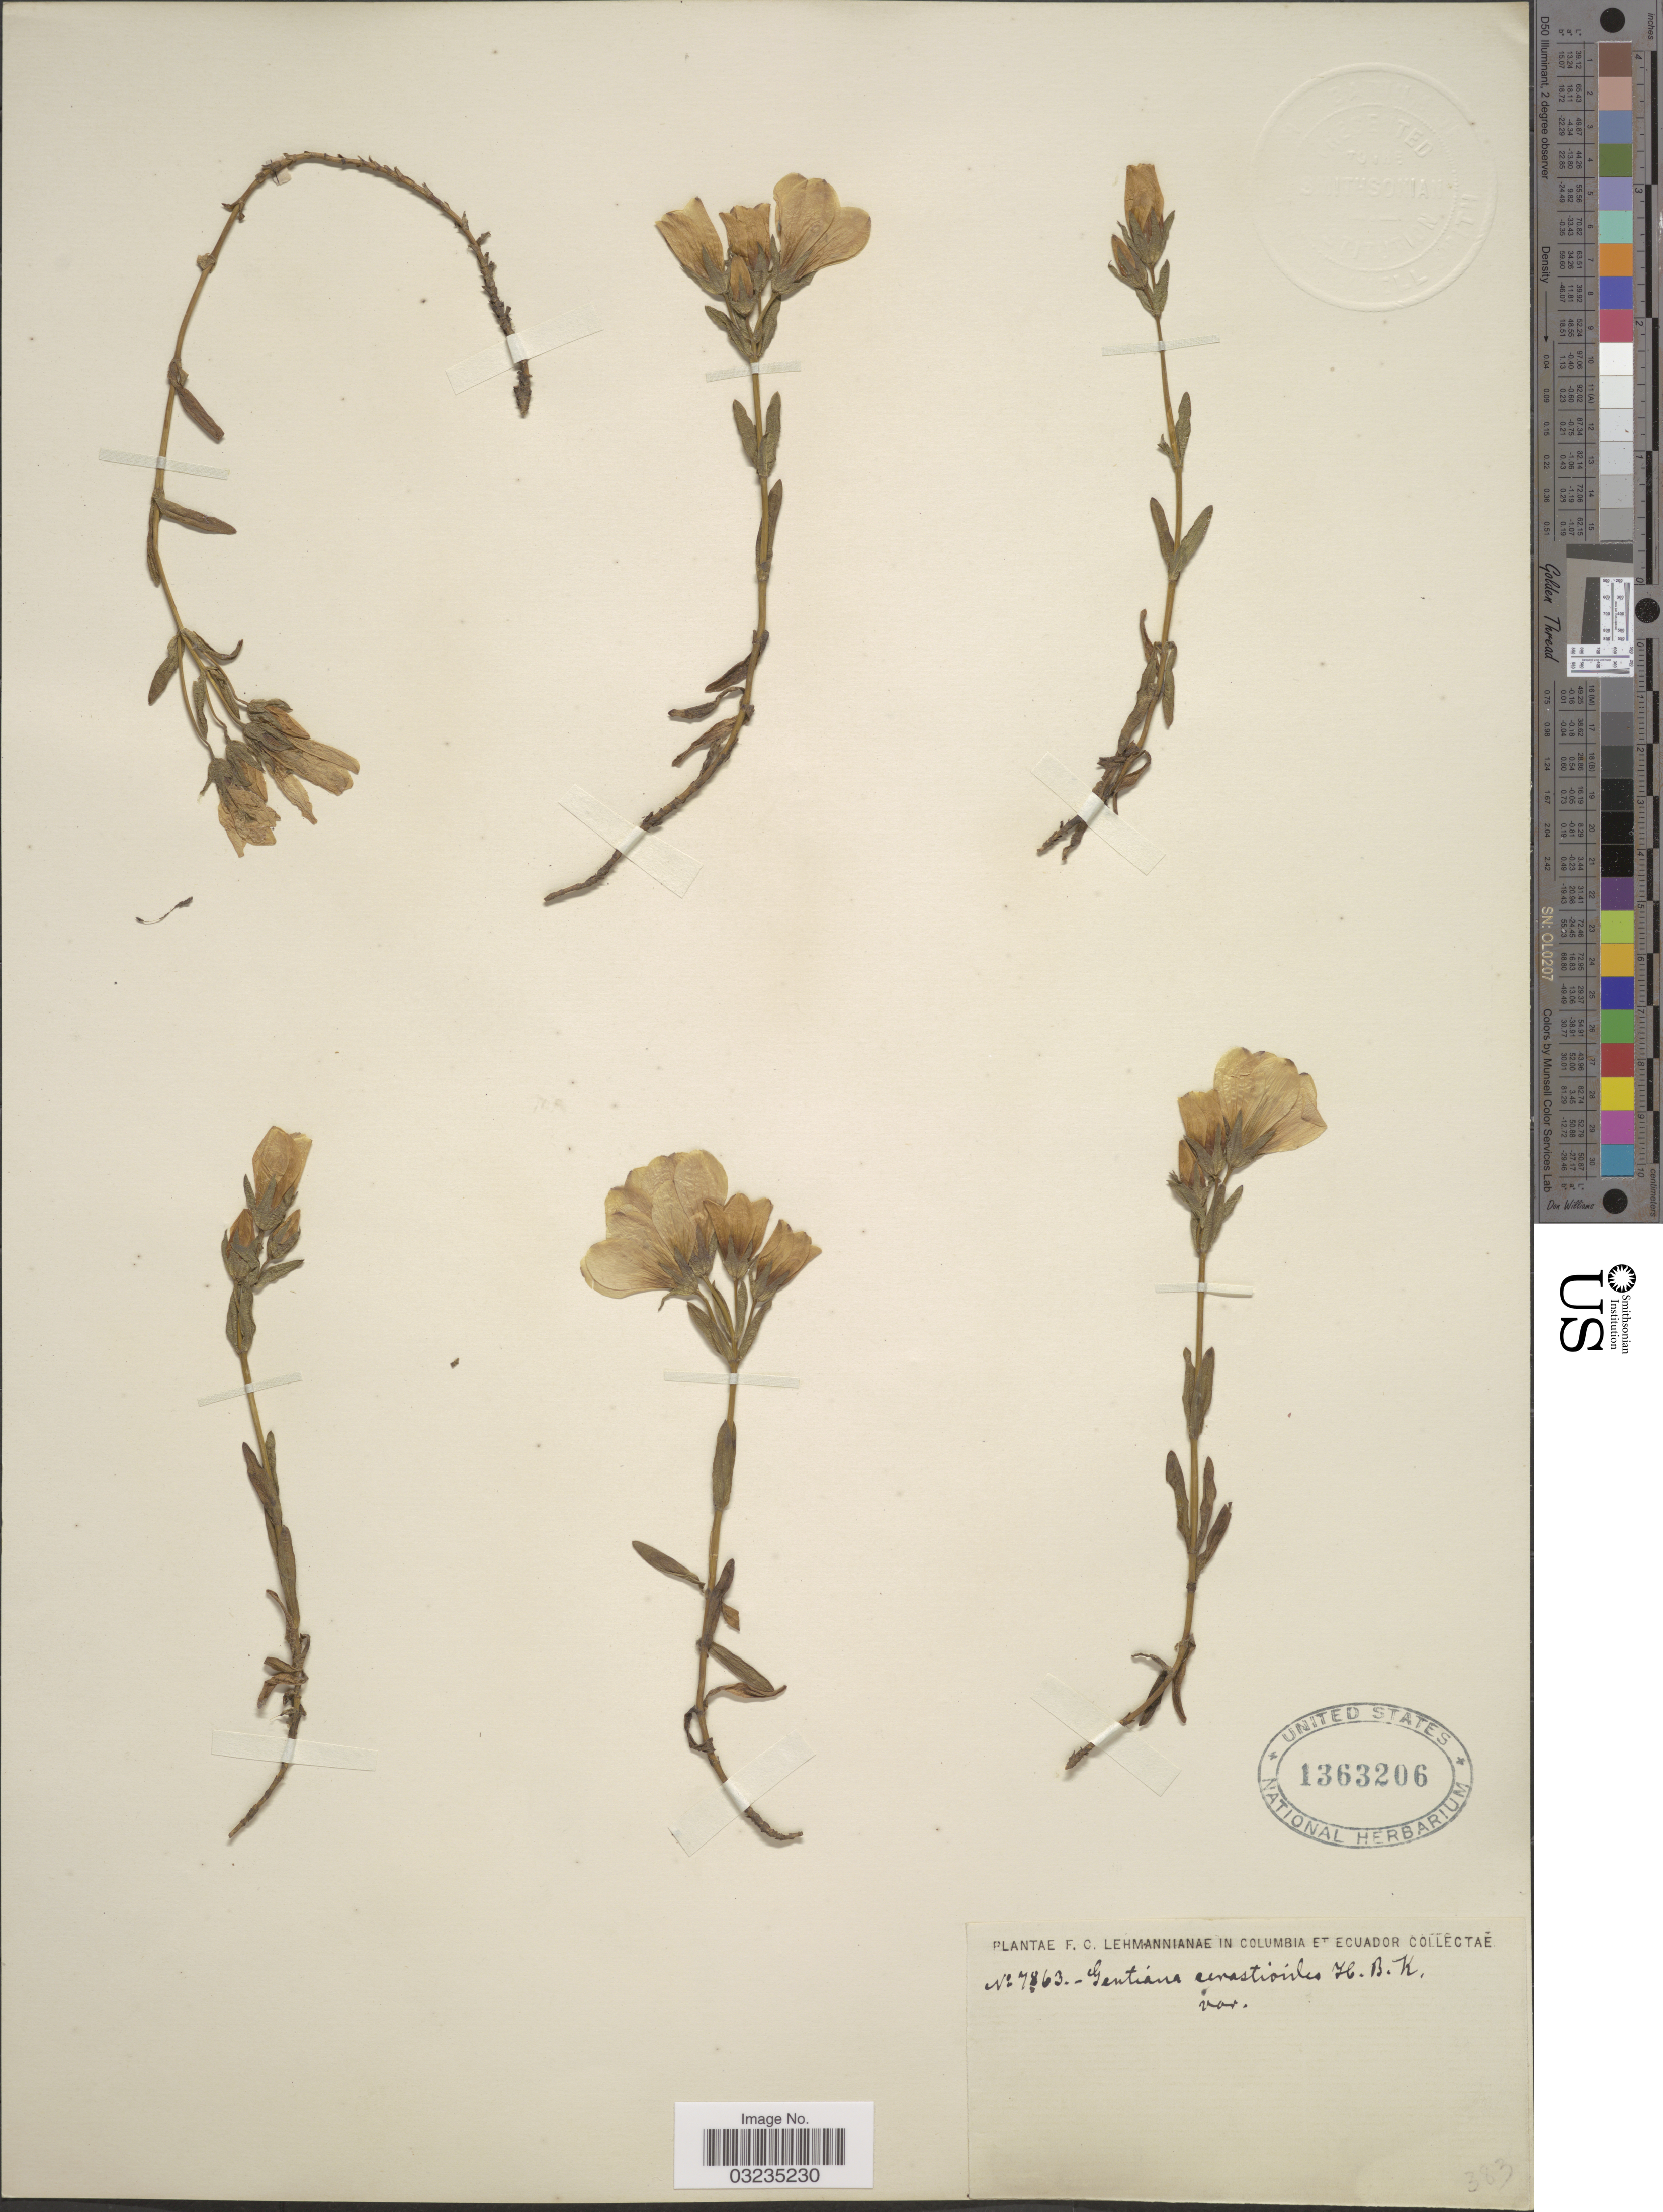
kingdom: Plantae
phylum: Tracheophyta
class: Magnoliopsida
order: Gentianales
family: Gentianaceae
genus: Gentiana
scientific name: Gentiana cerastioides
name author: Kunth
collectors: F. C. Lehmann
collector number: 7863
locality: In Columbia et Ecuador.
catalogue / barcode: US 1363206